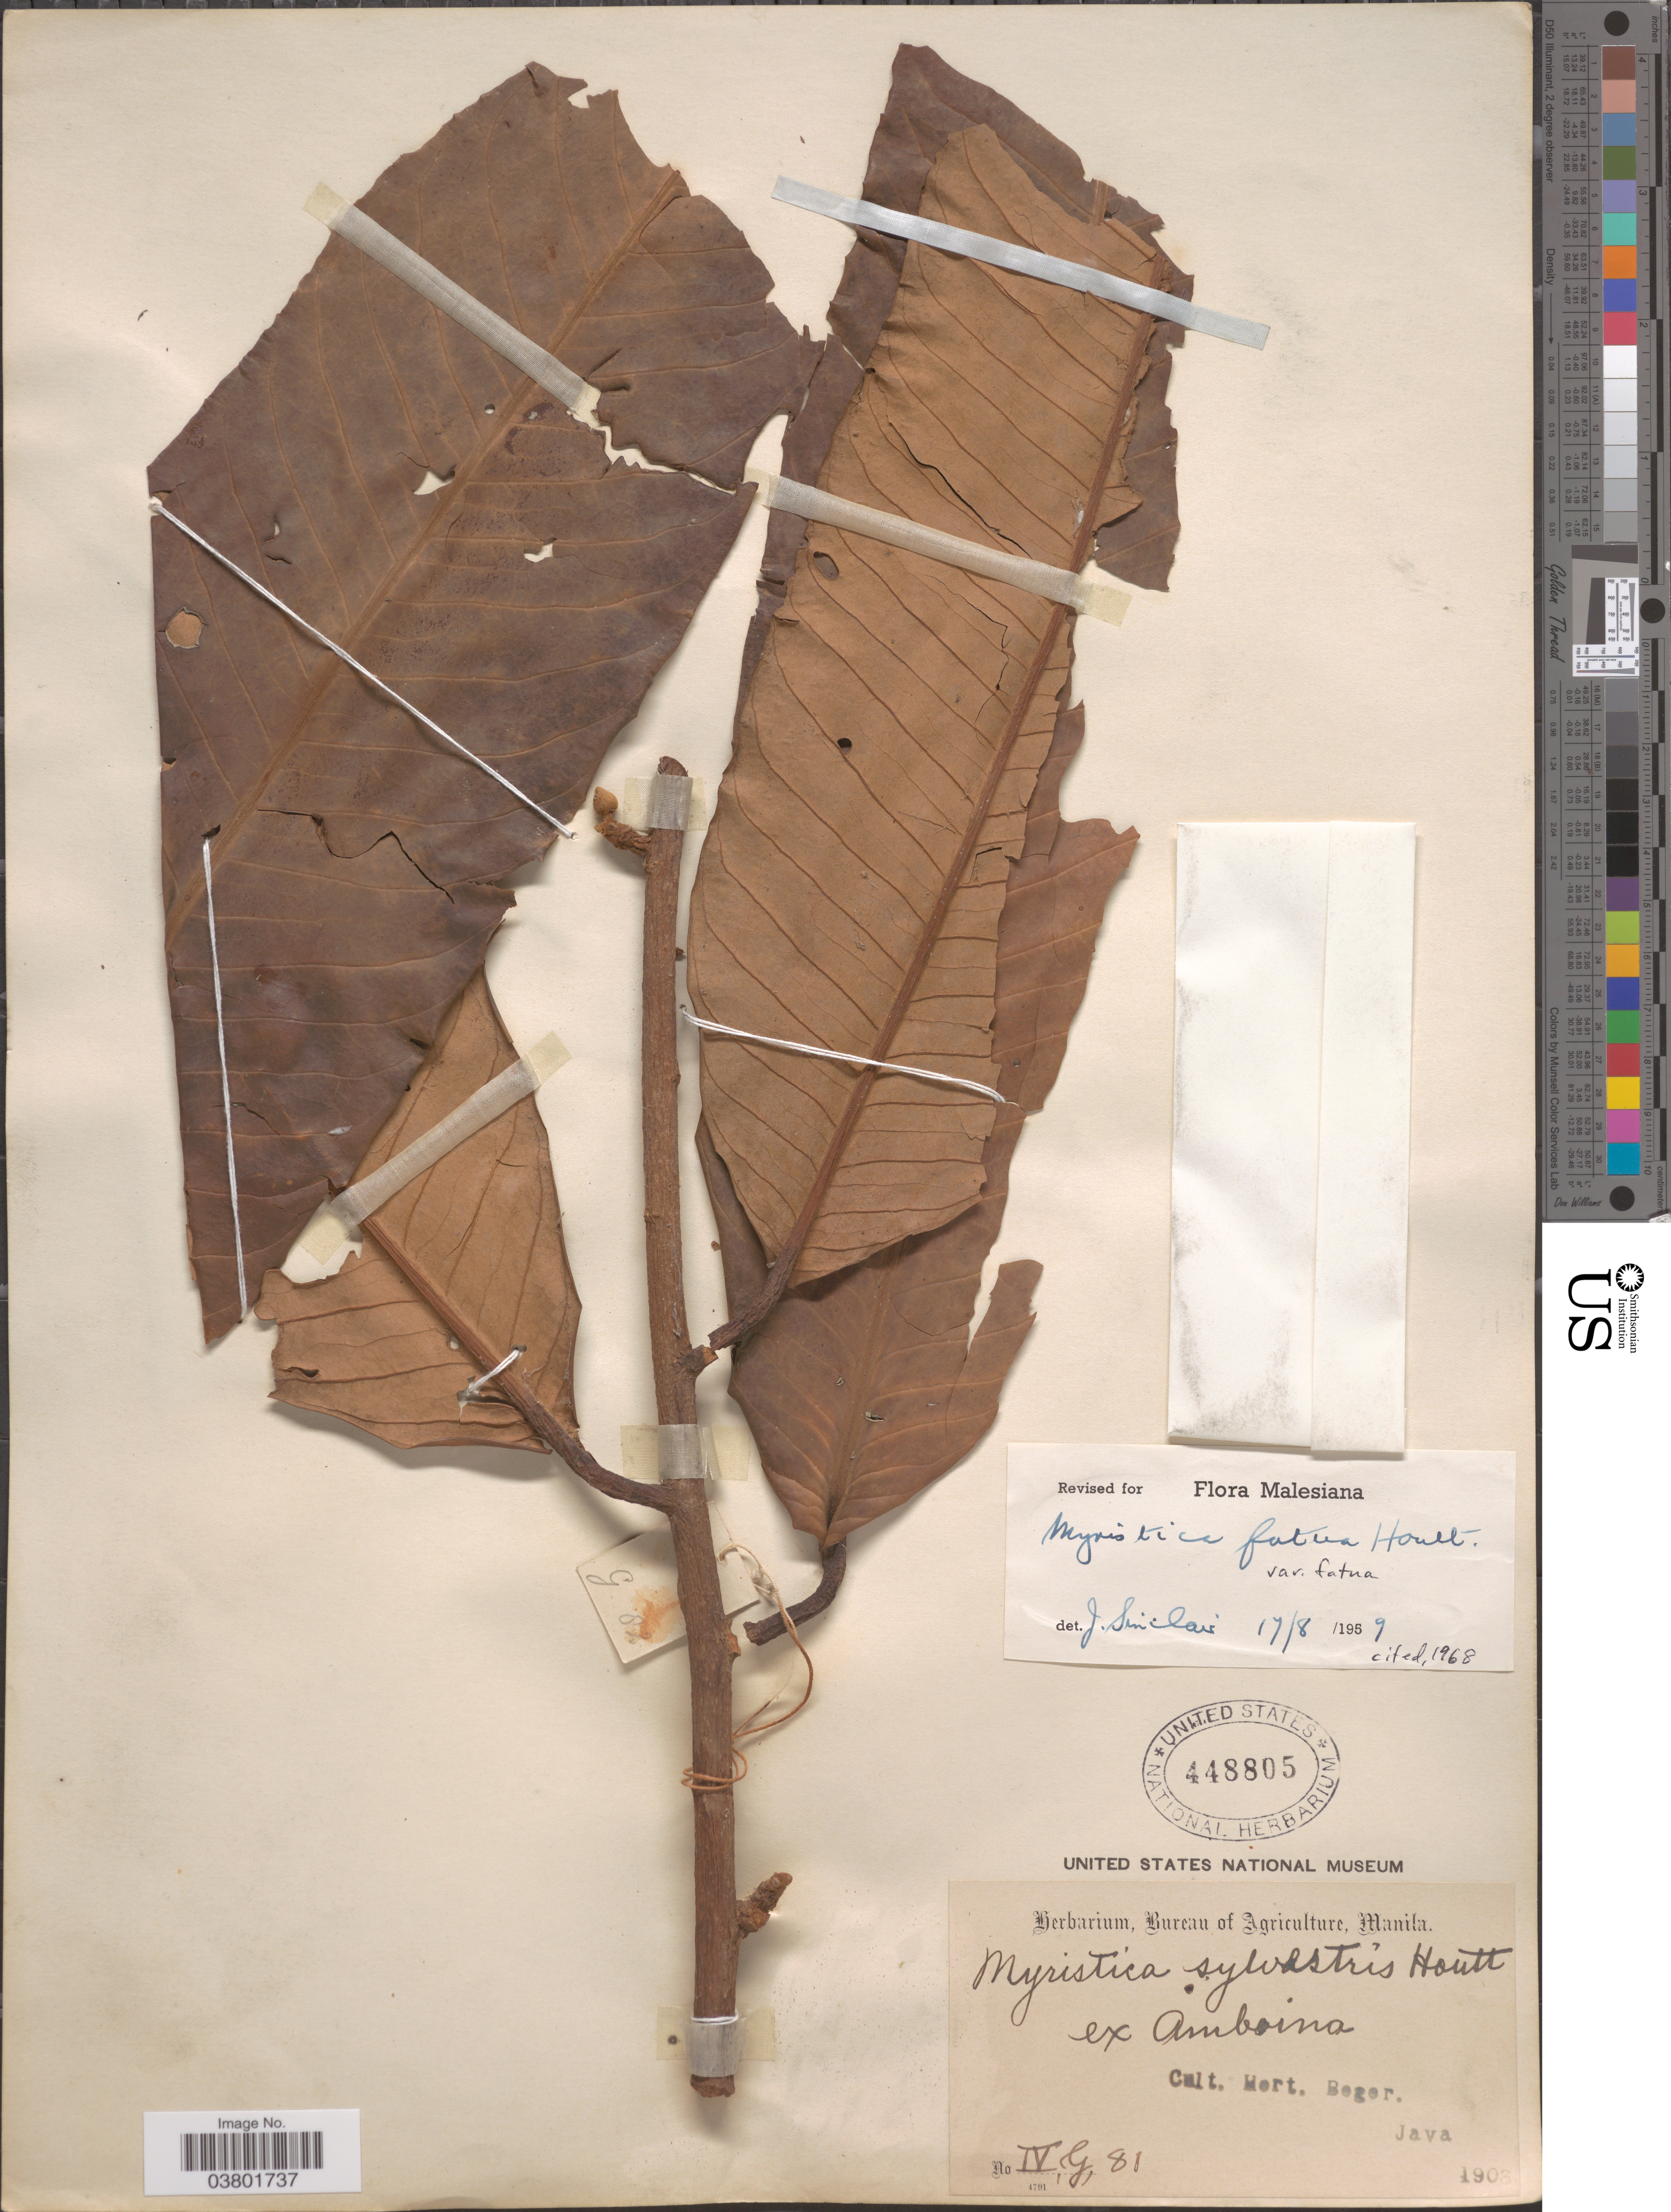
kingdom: Plantae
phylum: Tracheophyta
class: Magnoliopsida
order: Magnoliales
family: Myristicaceae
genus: Myristica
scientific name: Myristica fatua var. fatua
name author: Houtt.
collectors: Ex herb. Bureau of Agriculture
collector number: IV,G,81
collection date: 1903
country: Indonesia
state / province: Java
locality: Cult. Hort. Bogor.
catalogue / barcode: US 448805